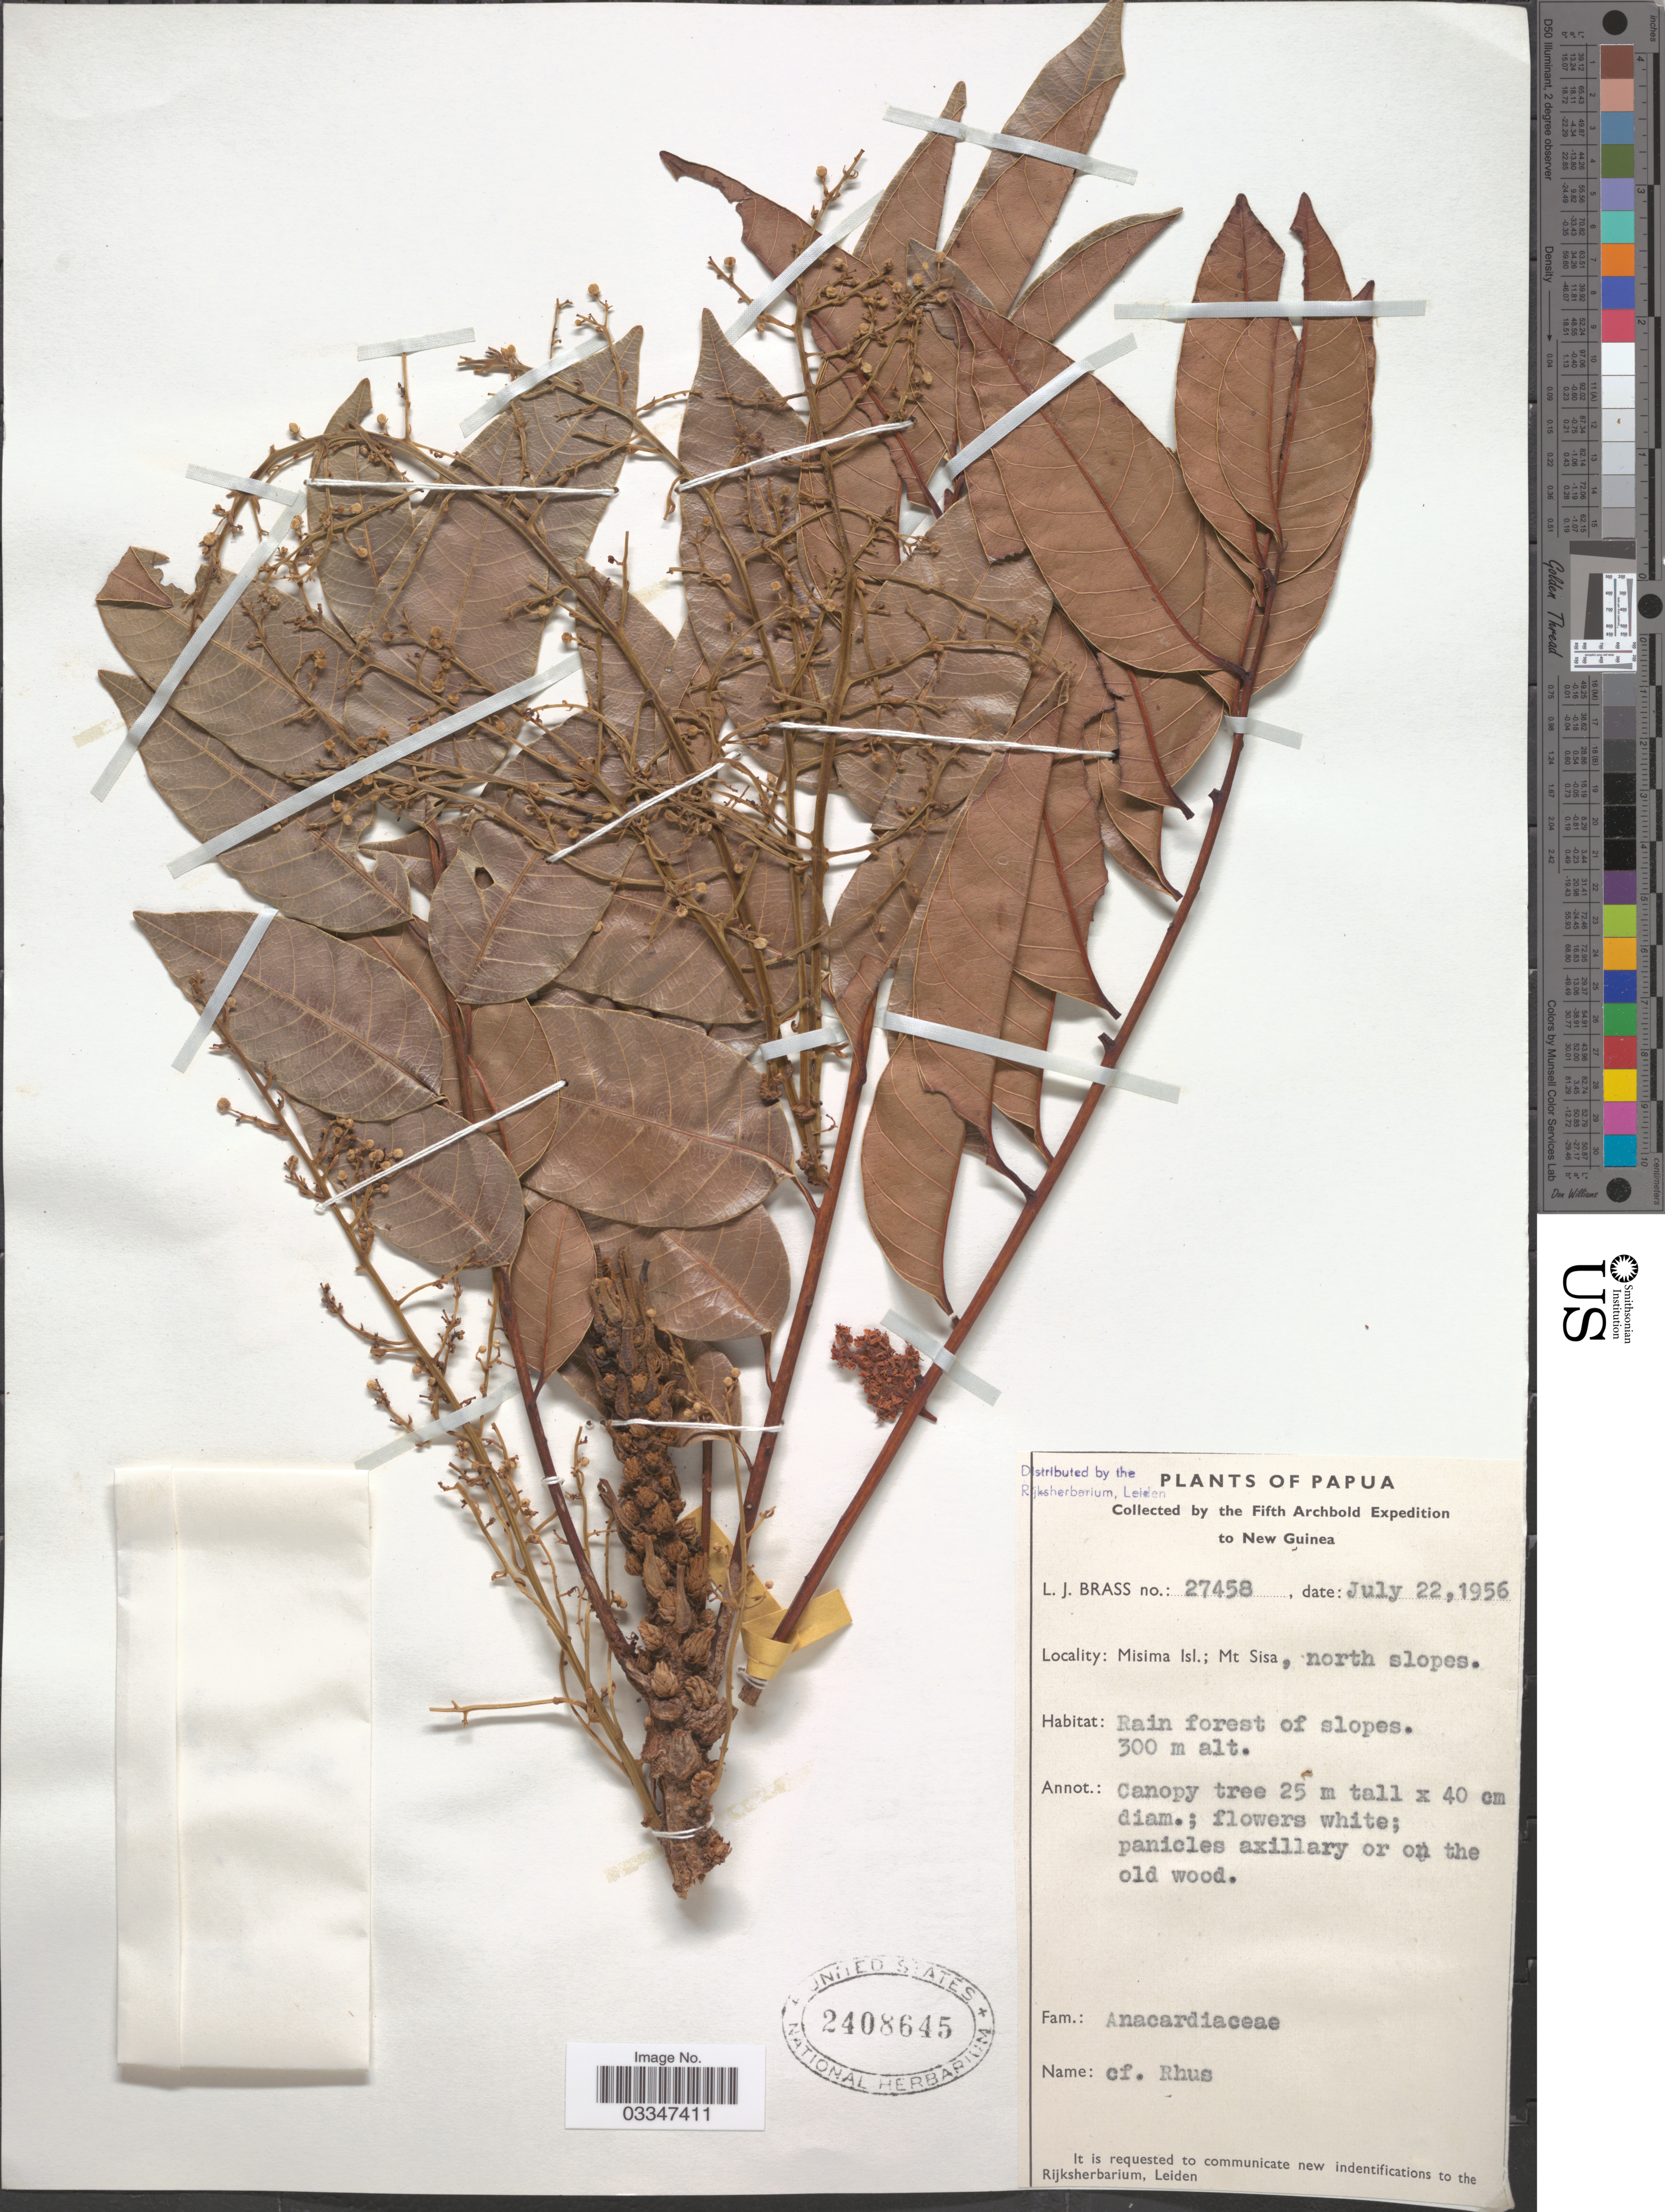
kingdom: Plantae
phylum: Tracheophyta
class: Magnoliopsida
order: Sapindales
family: Anacardiaceae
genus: Rhus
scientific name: Rhus sp.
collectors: L. J. Brass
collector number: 27458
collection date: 1956-07-22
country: Papua New Guinea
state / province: Milne Bay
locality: New Guinea. Misima Isl.; Mt Sisa, north slopes.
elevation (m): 300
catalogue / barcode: US 2408645